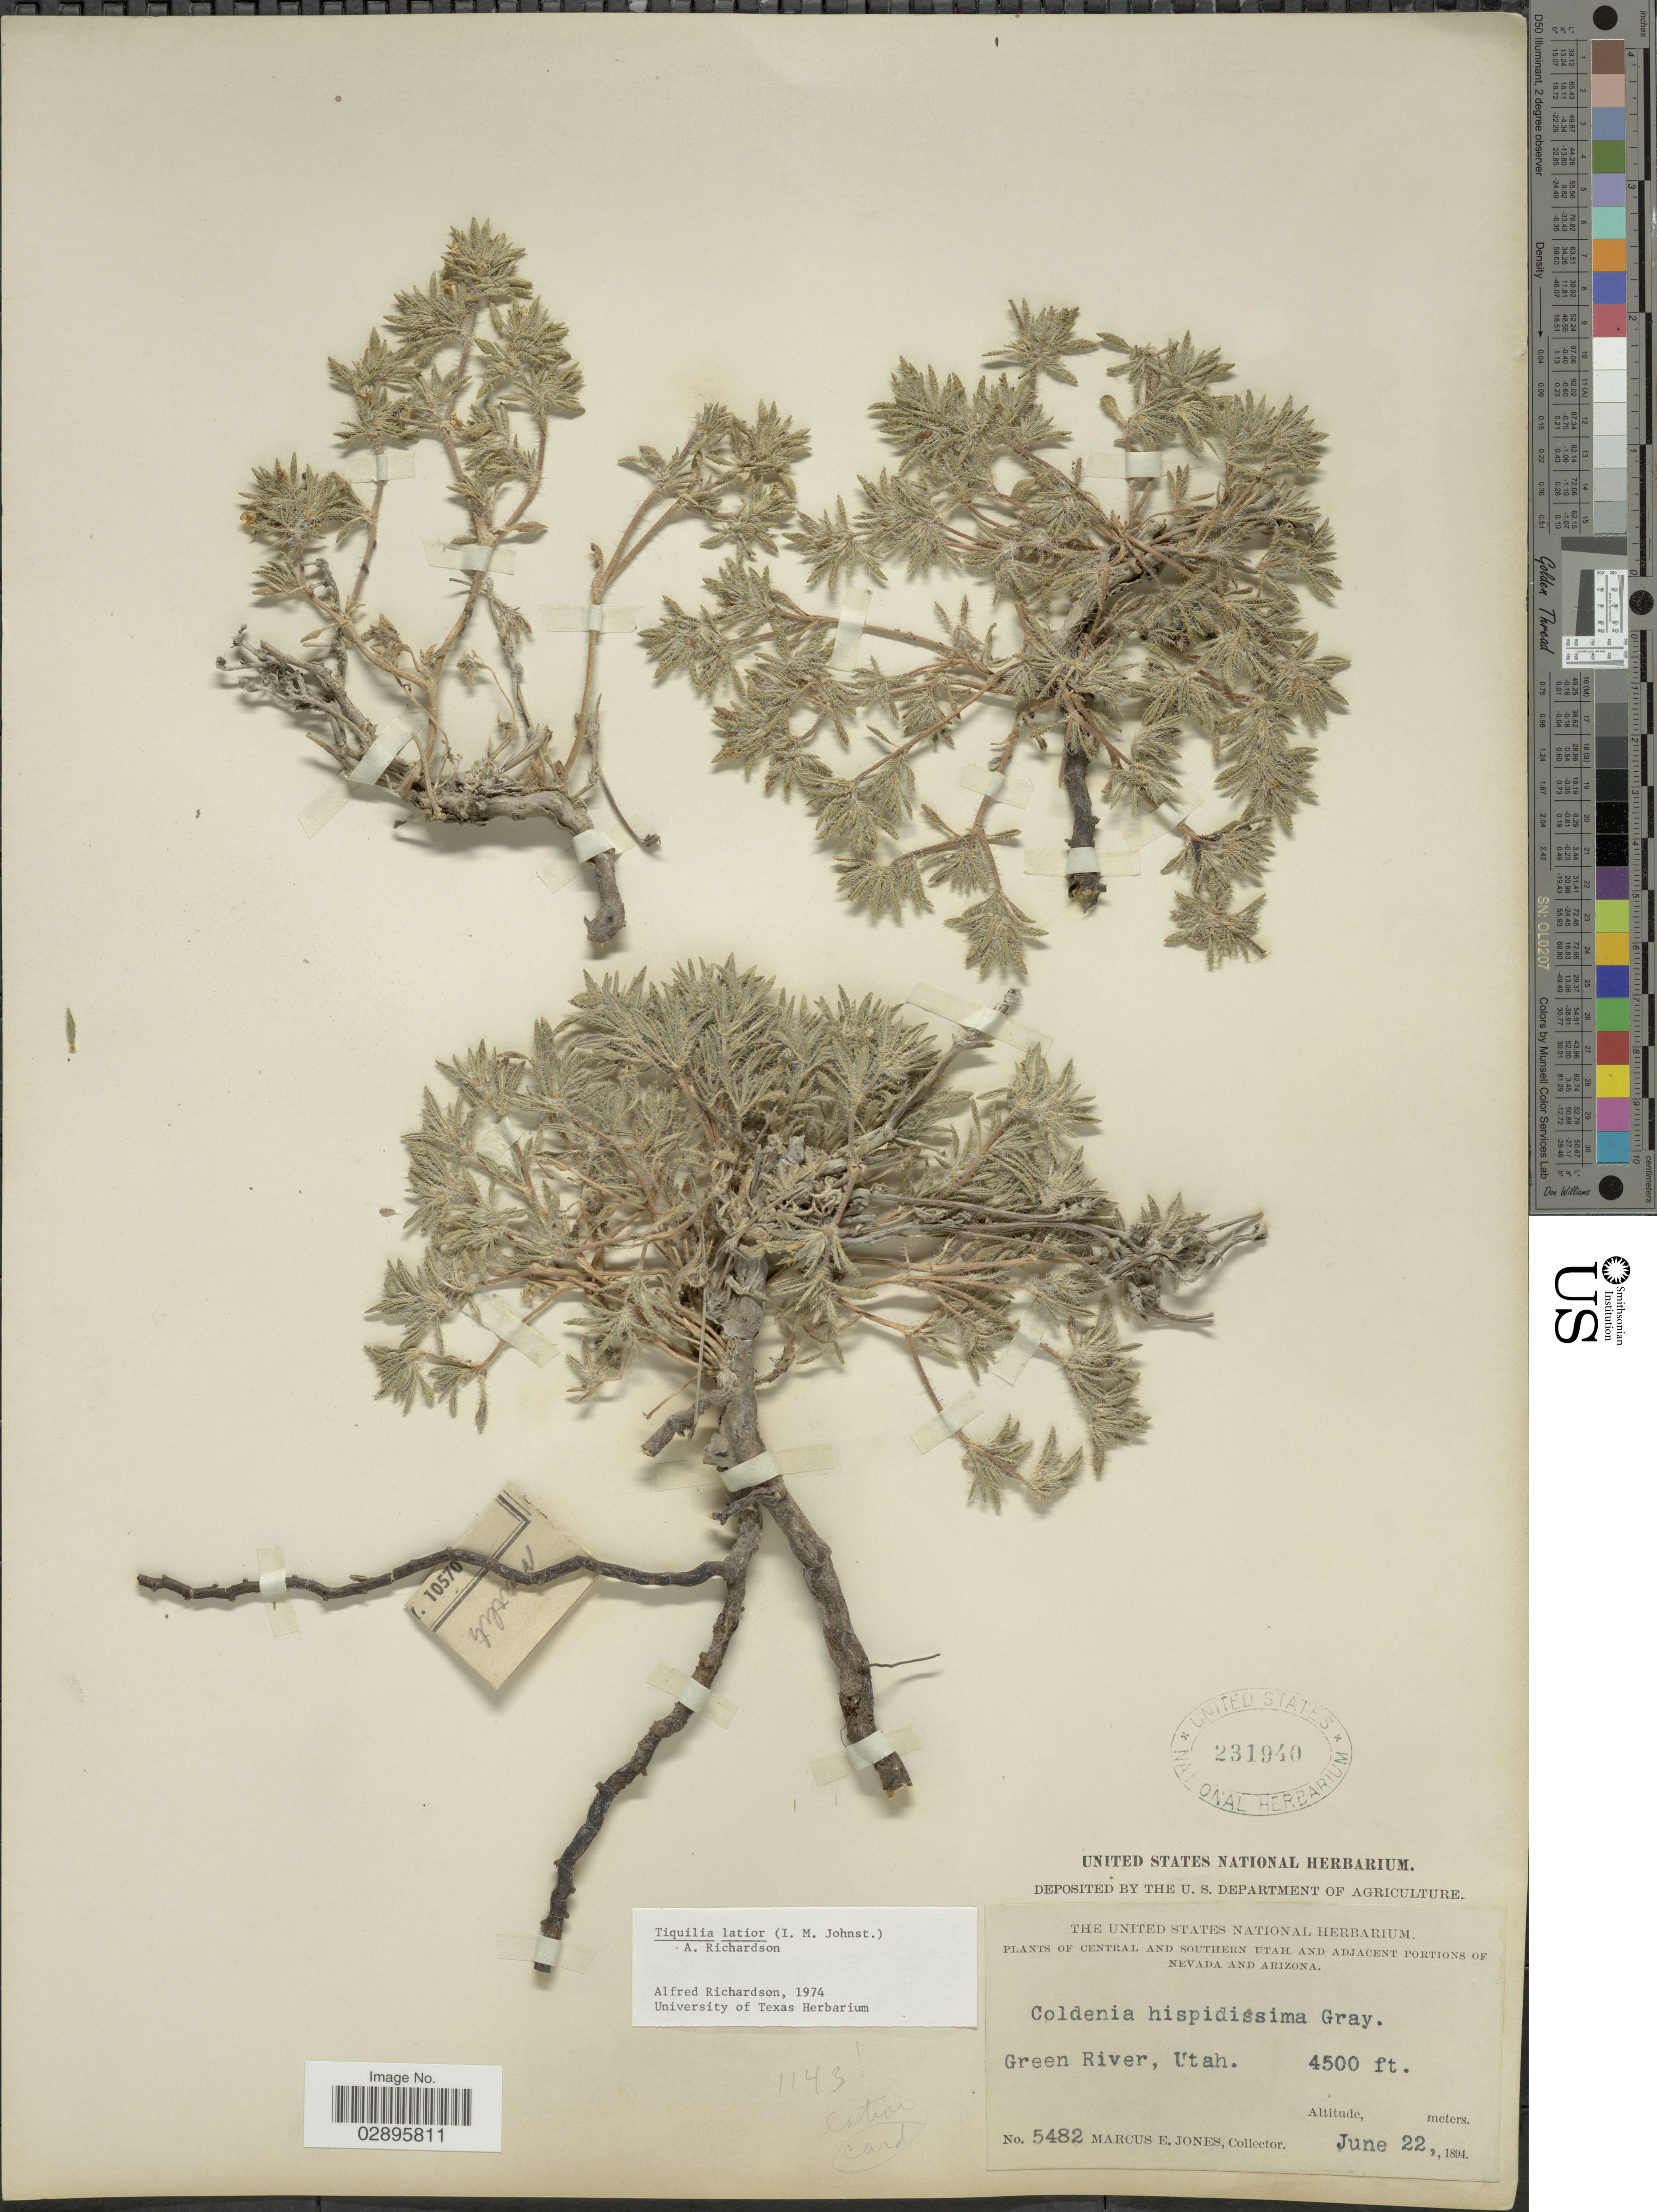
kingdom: Plantae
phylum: Tracheophyta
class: Magnoliopsida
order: Boraginales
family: Ehretiaceae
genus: Tiquilia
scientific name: Tiquilia latior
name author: (I.M. Johnst.) A.T. Richardson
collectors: M. E. Jones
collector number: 5482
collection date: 1894-06-22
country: United States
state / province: Utah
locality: Central and southern Utah. Green River.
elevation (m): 1372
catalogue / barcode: US 231940